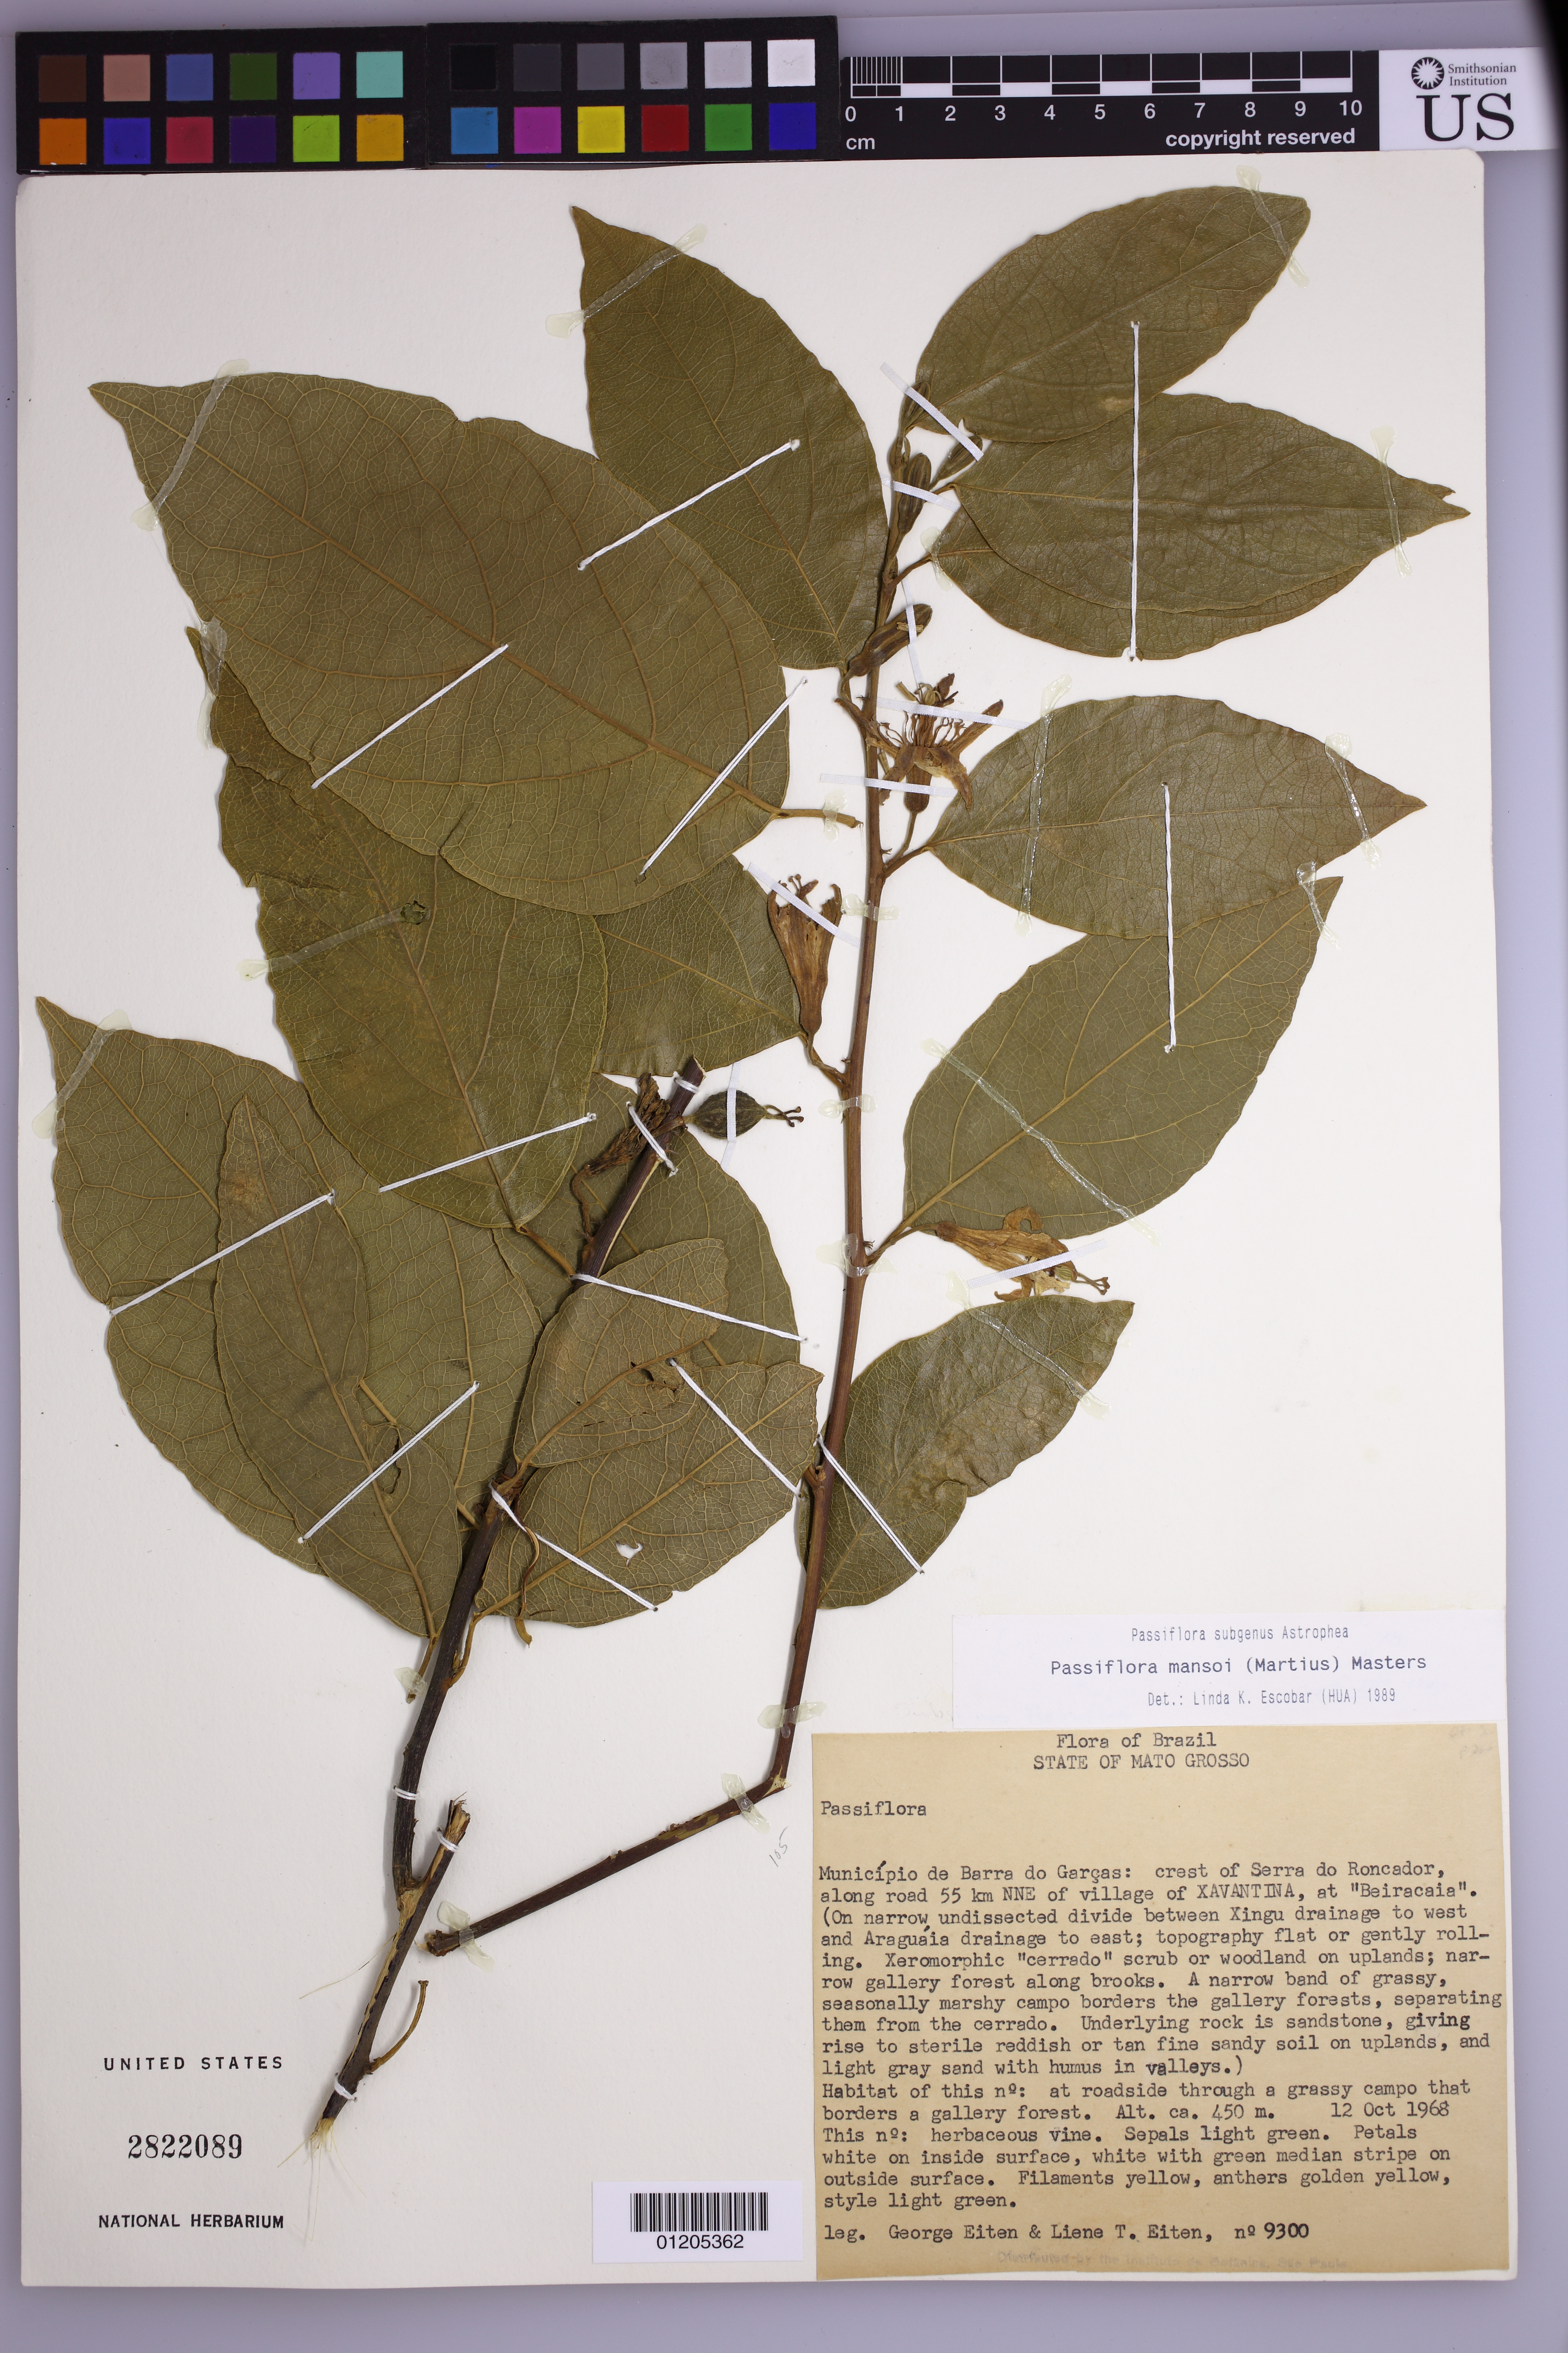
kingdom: Plantae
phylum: Tracheophyta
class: Magnoliopsida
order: Malpighiales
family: Passifloraceae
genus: Passiflora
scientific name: Passiflora mansoi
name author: (Mart.) Mast.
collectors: G. Eiten & L. T. Eiten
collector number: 9300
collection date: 1968-10-12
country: Brazil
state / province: Mato Grosso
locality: Municipio de Barra do Garcas: crest of Serra do Roncador, along road 55 km NNE of village of Xavantina, at "Beiracaia".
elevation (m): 450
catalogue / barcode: US 2822089